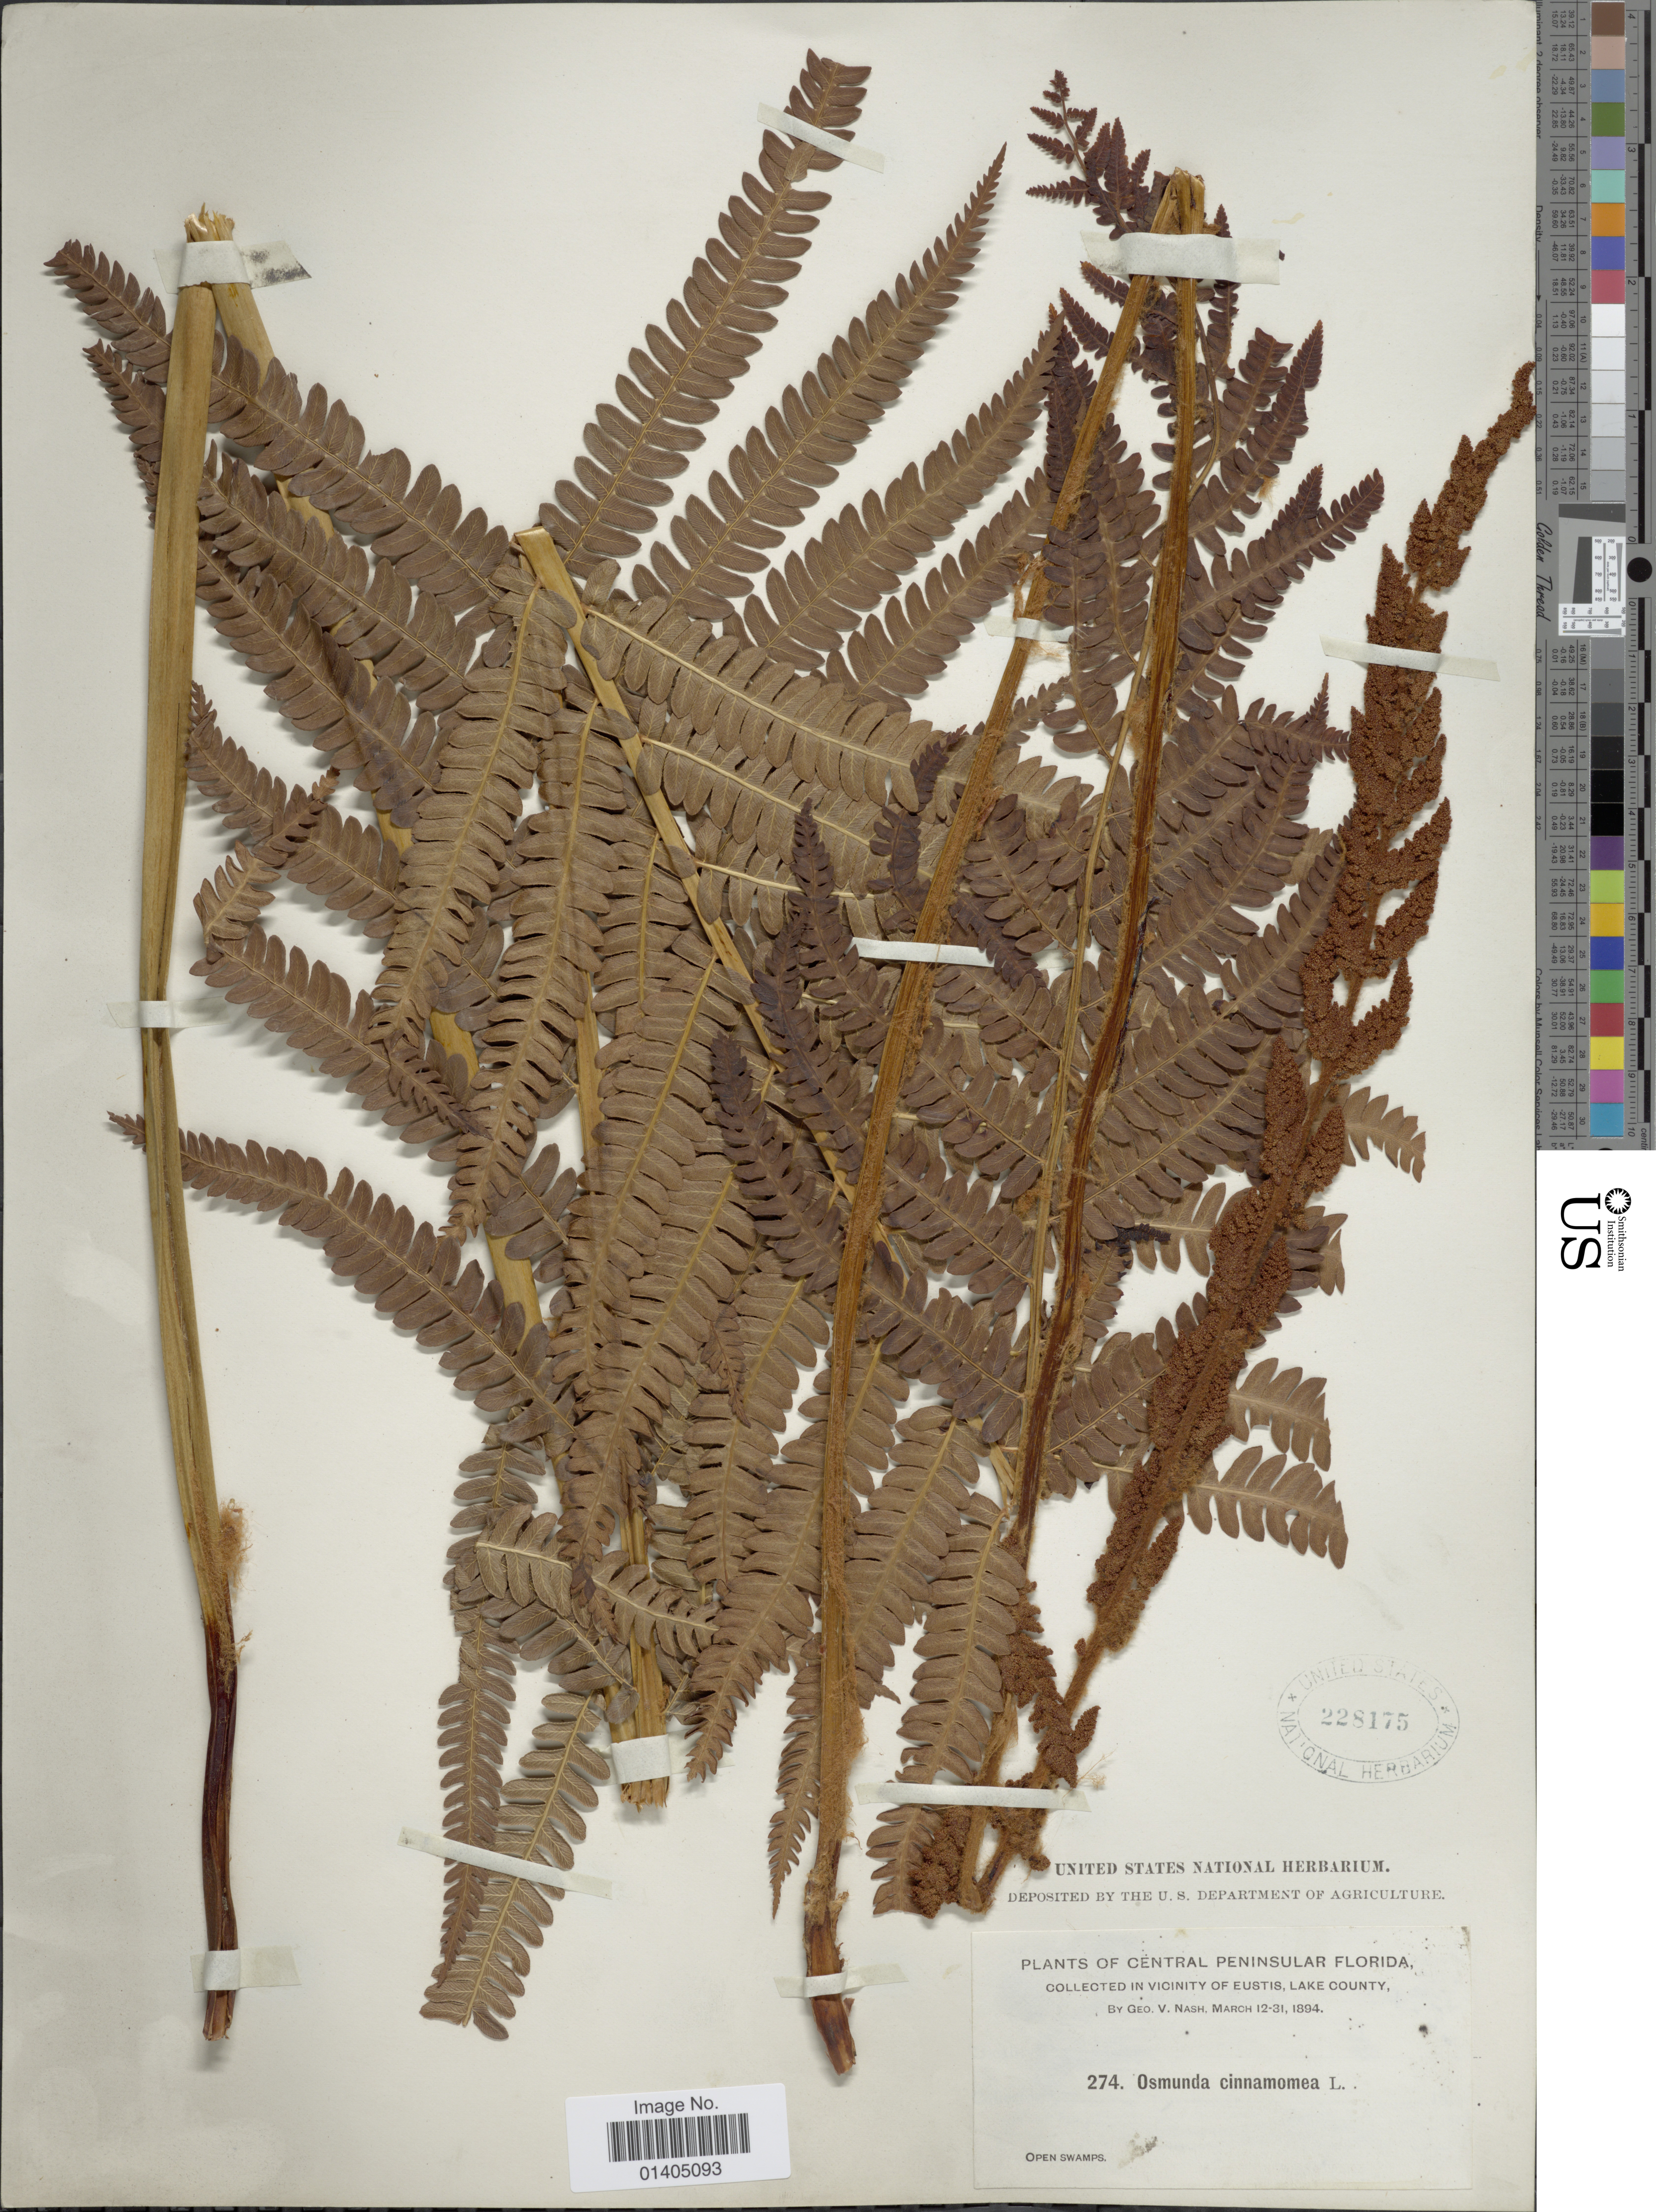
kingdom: Plantae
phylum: Tracheophyta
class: Polypodiopsida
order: Osmundales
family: Osmundaceae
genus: Osmundastrum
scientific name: Osmundastrum cinnamomeum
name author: (L.) C. Presl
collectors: G. V. Nash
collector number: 274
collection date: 1894-03-12/1894-03-31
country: United States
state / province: Florida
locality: Central Peninsular, Open swamps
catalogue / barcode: US 228175